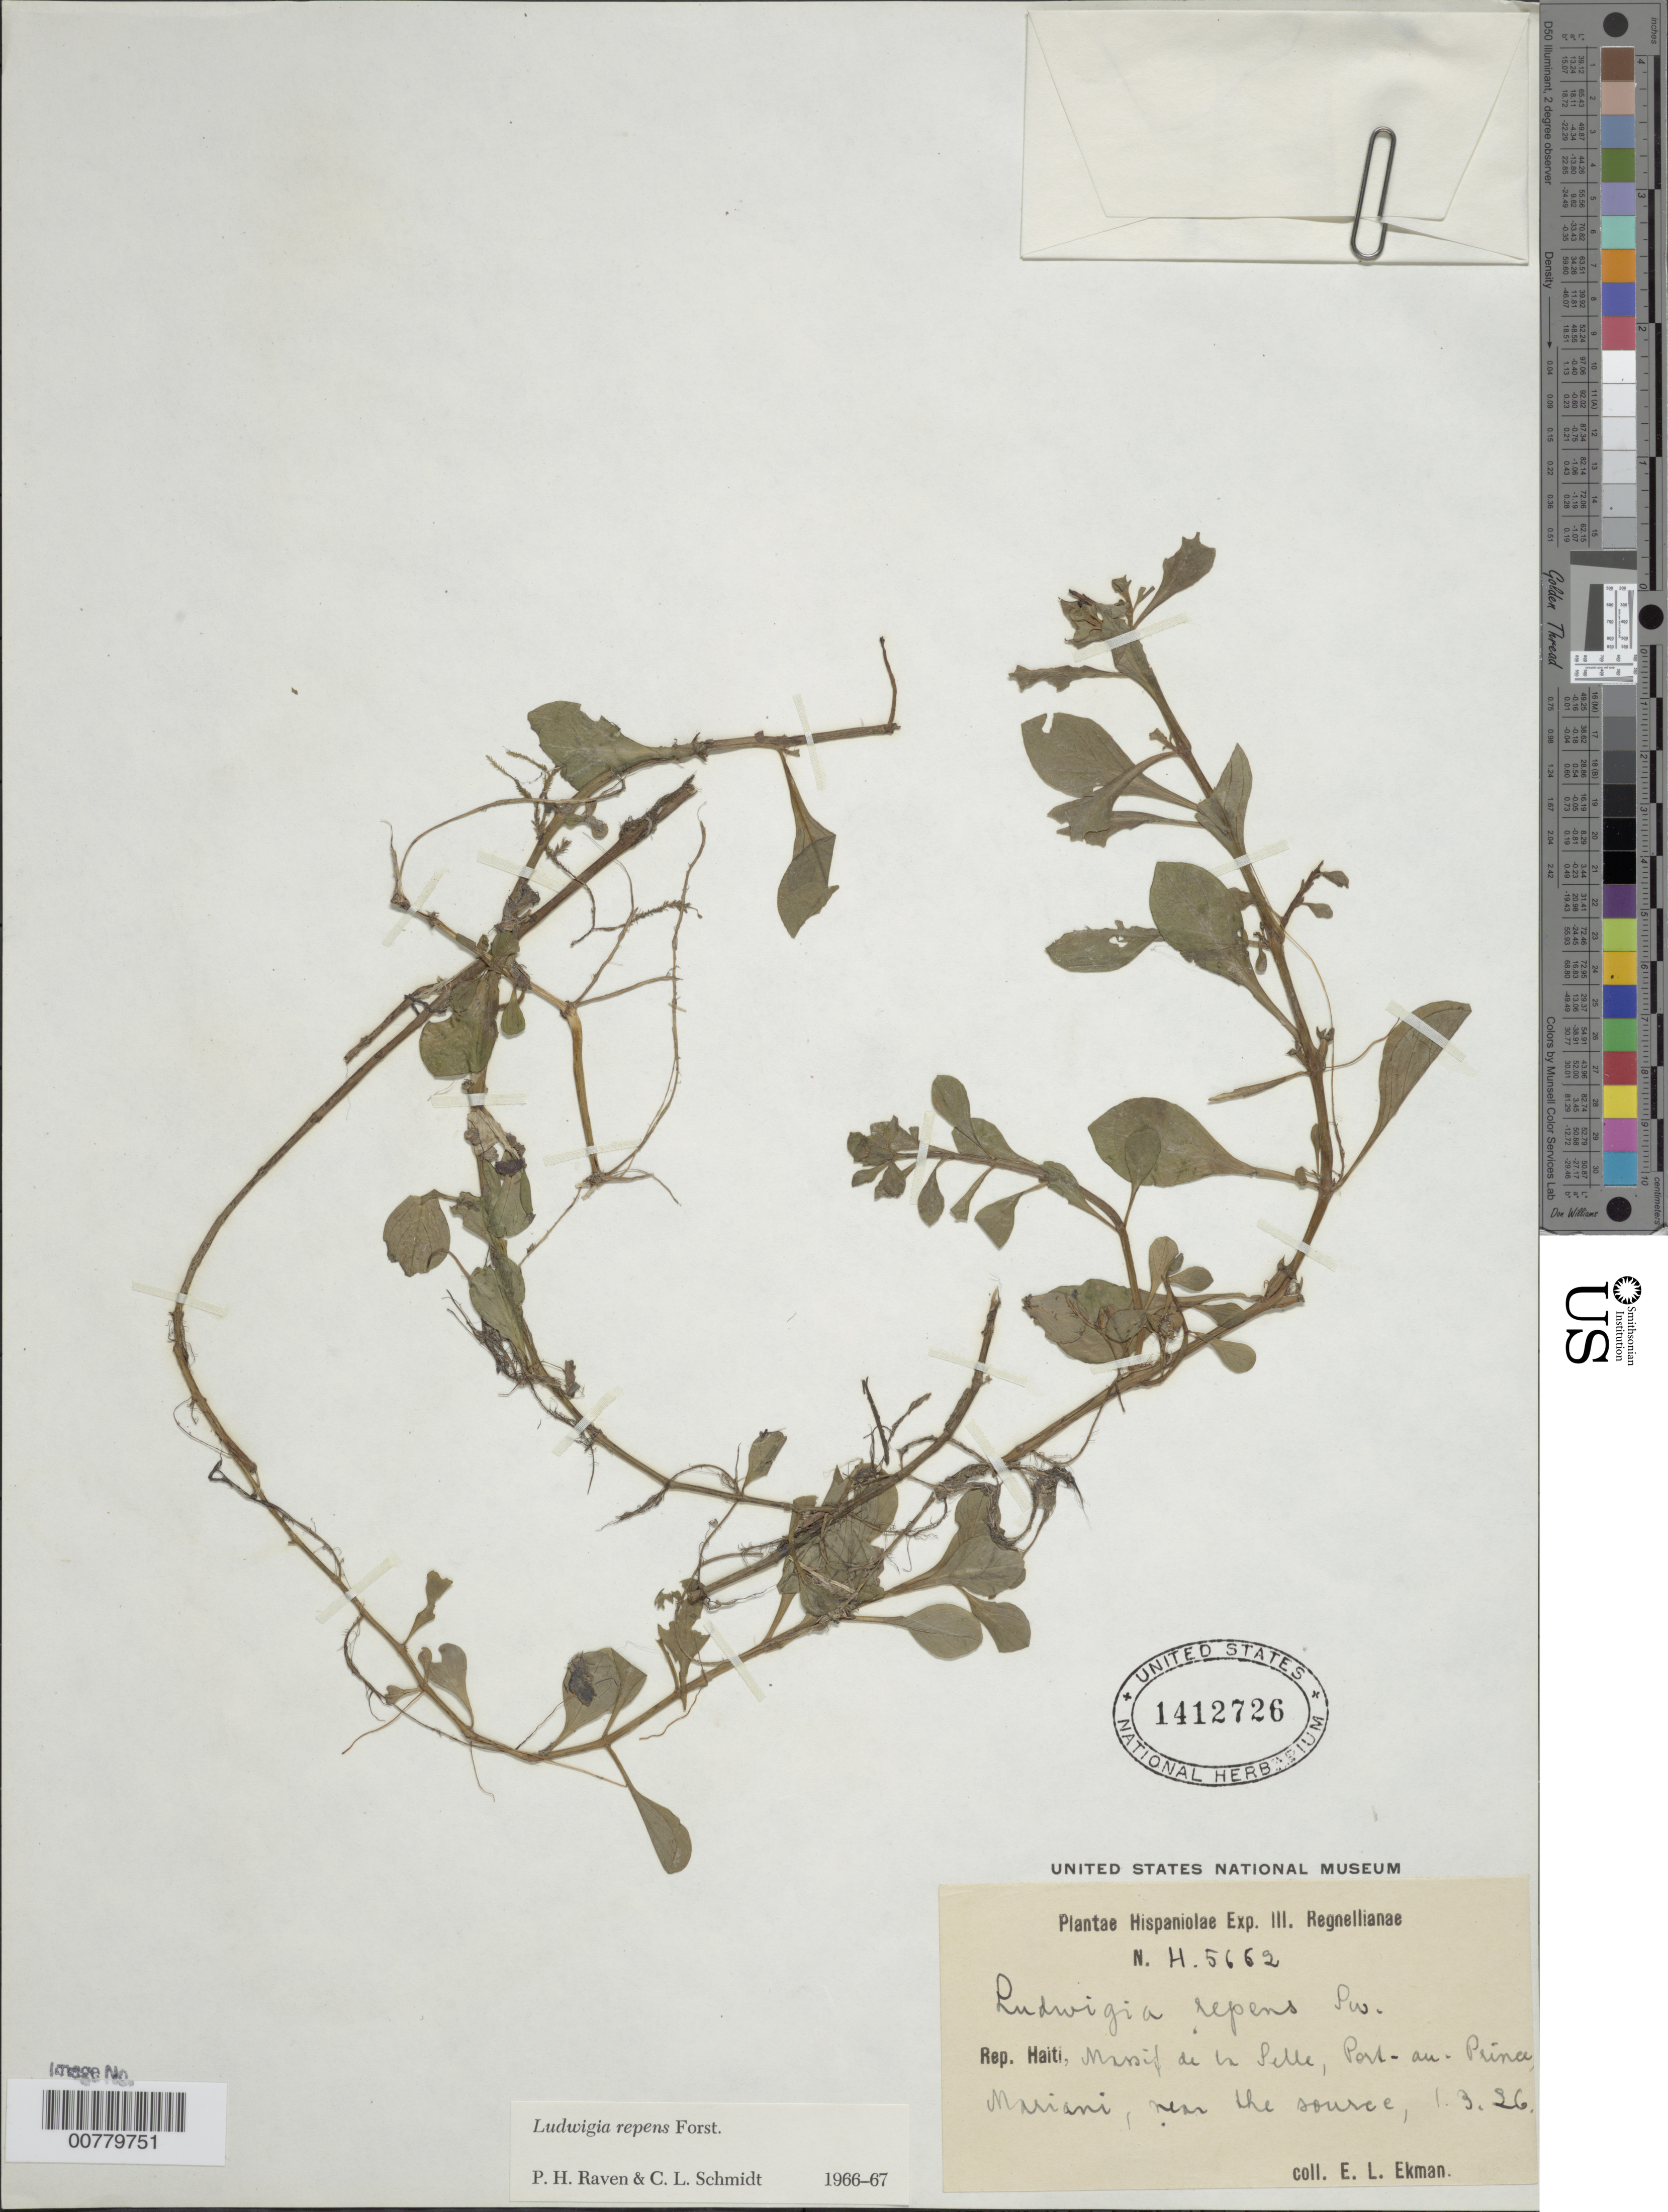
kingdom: Plantae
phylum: Tracheophyta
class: Magnoliopsida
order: Myrtales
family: Onagraceae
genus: Ludwigia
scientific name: Ludwigia repens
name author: J.R. Forst.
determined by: Raven, P. H.; Schmidt, C. L.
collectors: E. L. Ekman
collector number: H 5662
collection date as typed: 01 Mar 1926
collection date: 1926-03-01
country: Haiti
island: Hispaniola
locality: Massif de la Selle, Port-au-Prince, Mariani.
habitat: Near the source.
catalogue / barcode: US 1412726